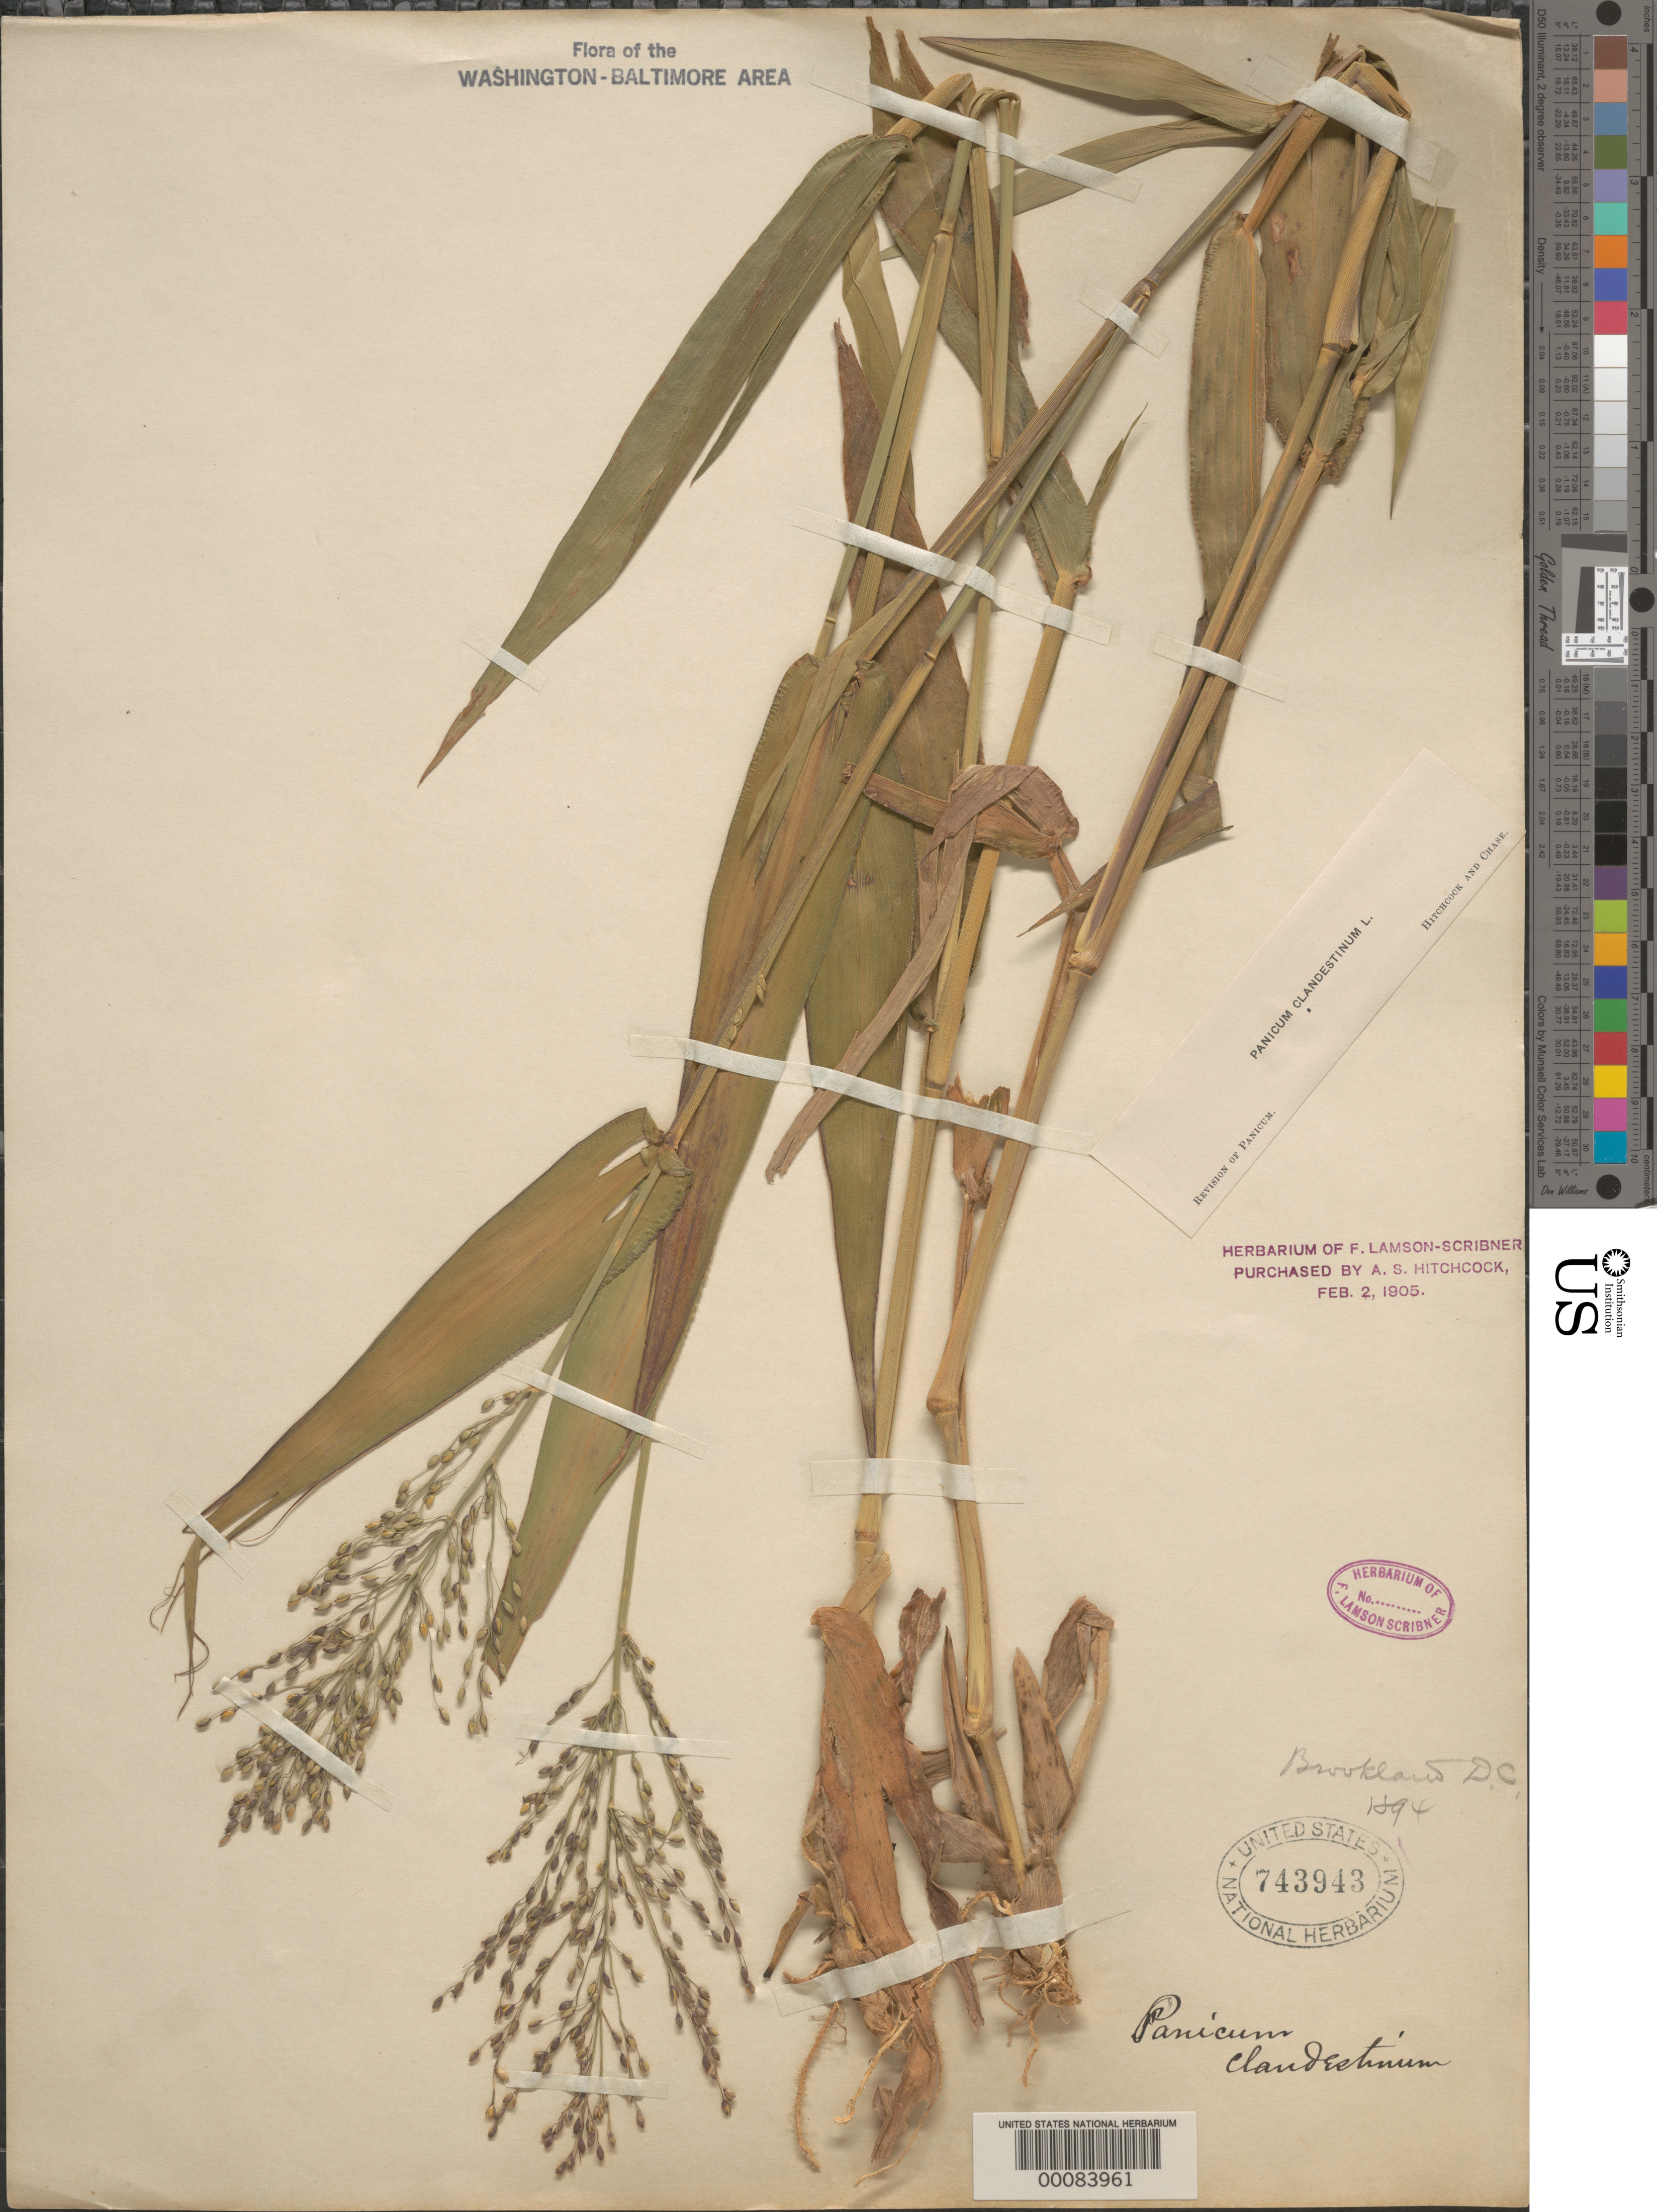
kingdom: Plantae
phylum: Tracheophyta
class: Liliopsida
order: Poales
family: Poaceae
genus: Dichanthelium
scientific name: Dichanthelium clandestinum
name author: (L.) Gould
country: United States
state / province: District of Columbia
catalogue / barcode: US 743943